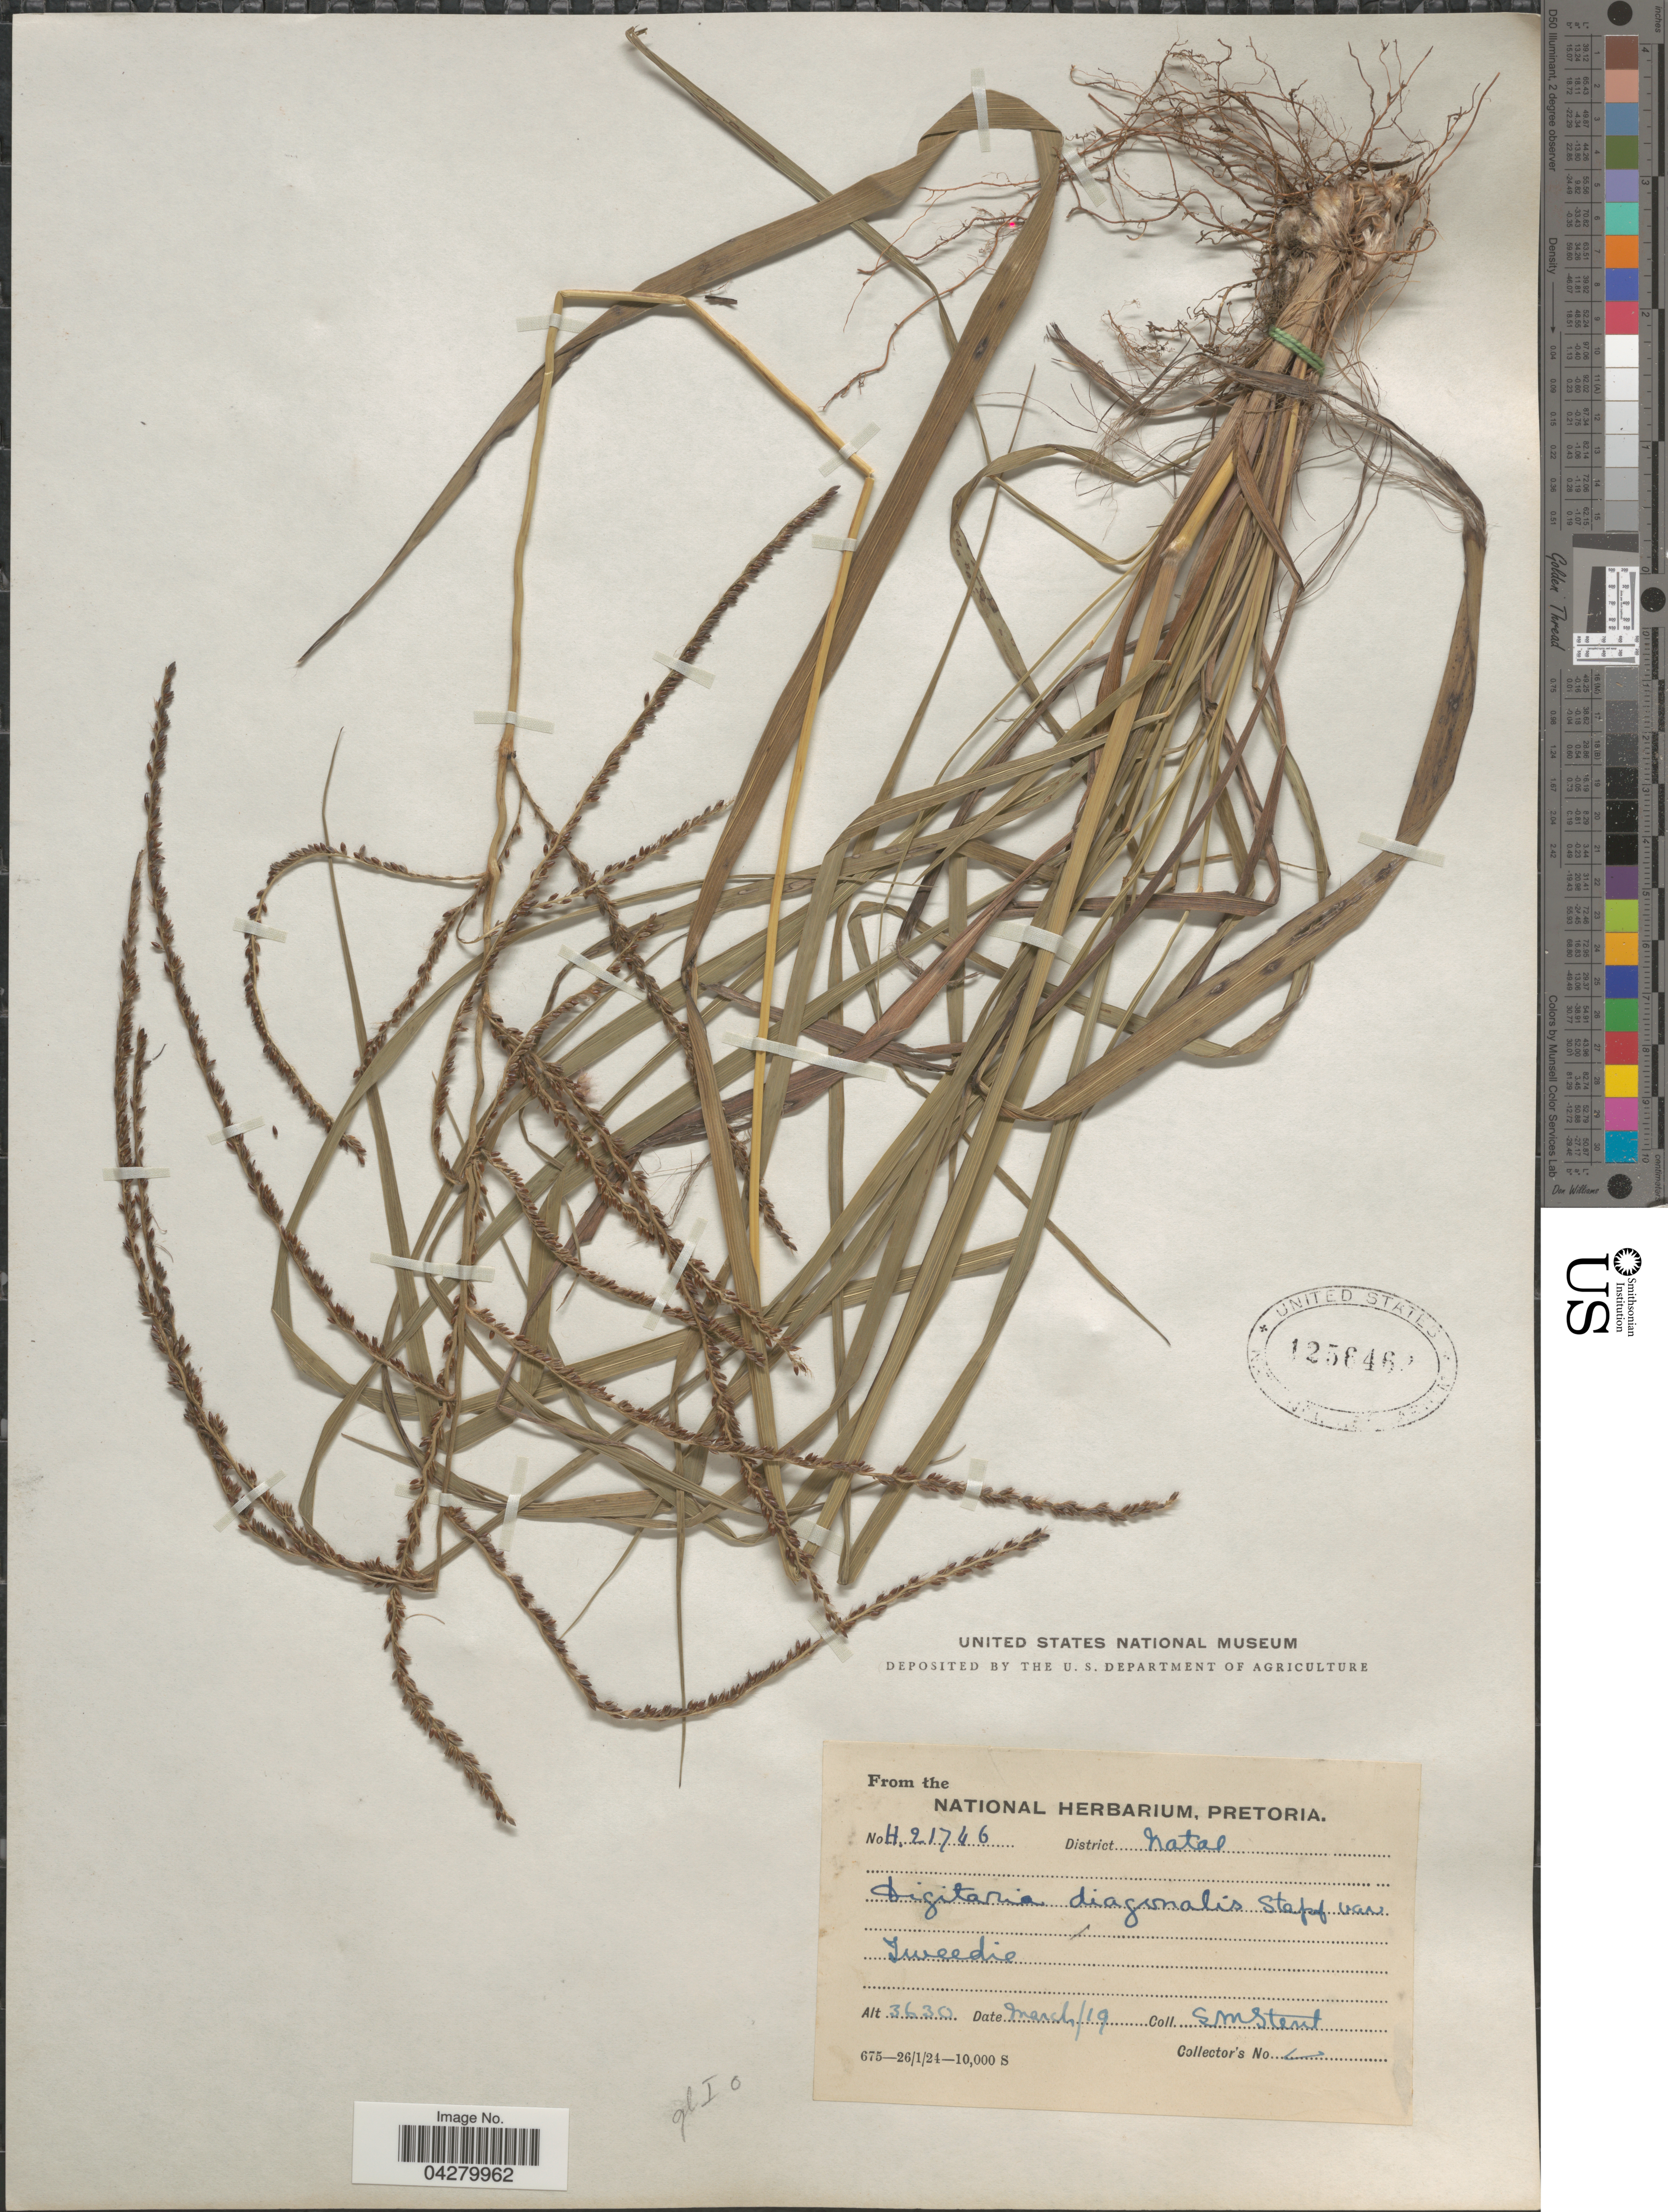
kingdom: Plantae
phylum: Tracheophyta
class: Liliopsida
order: Poales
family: Poaceae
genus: Digitaria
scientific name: Digitaria diagonalis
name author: (Nees) Stapf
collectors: S. Stent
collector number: H21746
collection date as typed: Transcribed d/m/y: /3/19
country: South Africa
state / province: KwaZulu-Natal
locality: District Natal. Tweedie.